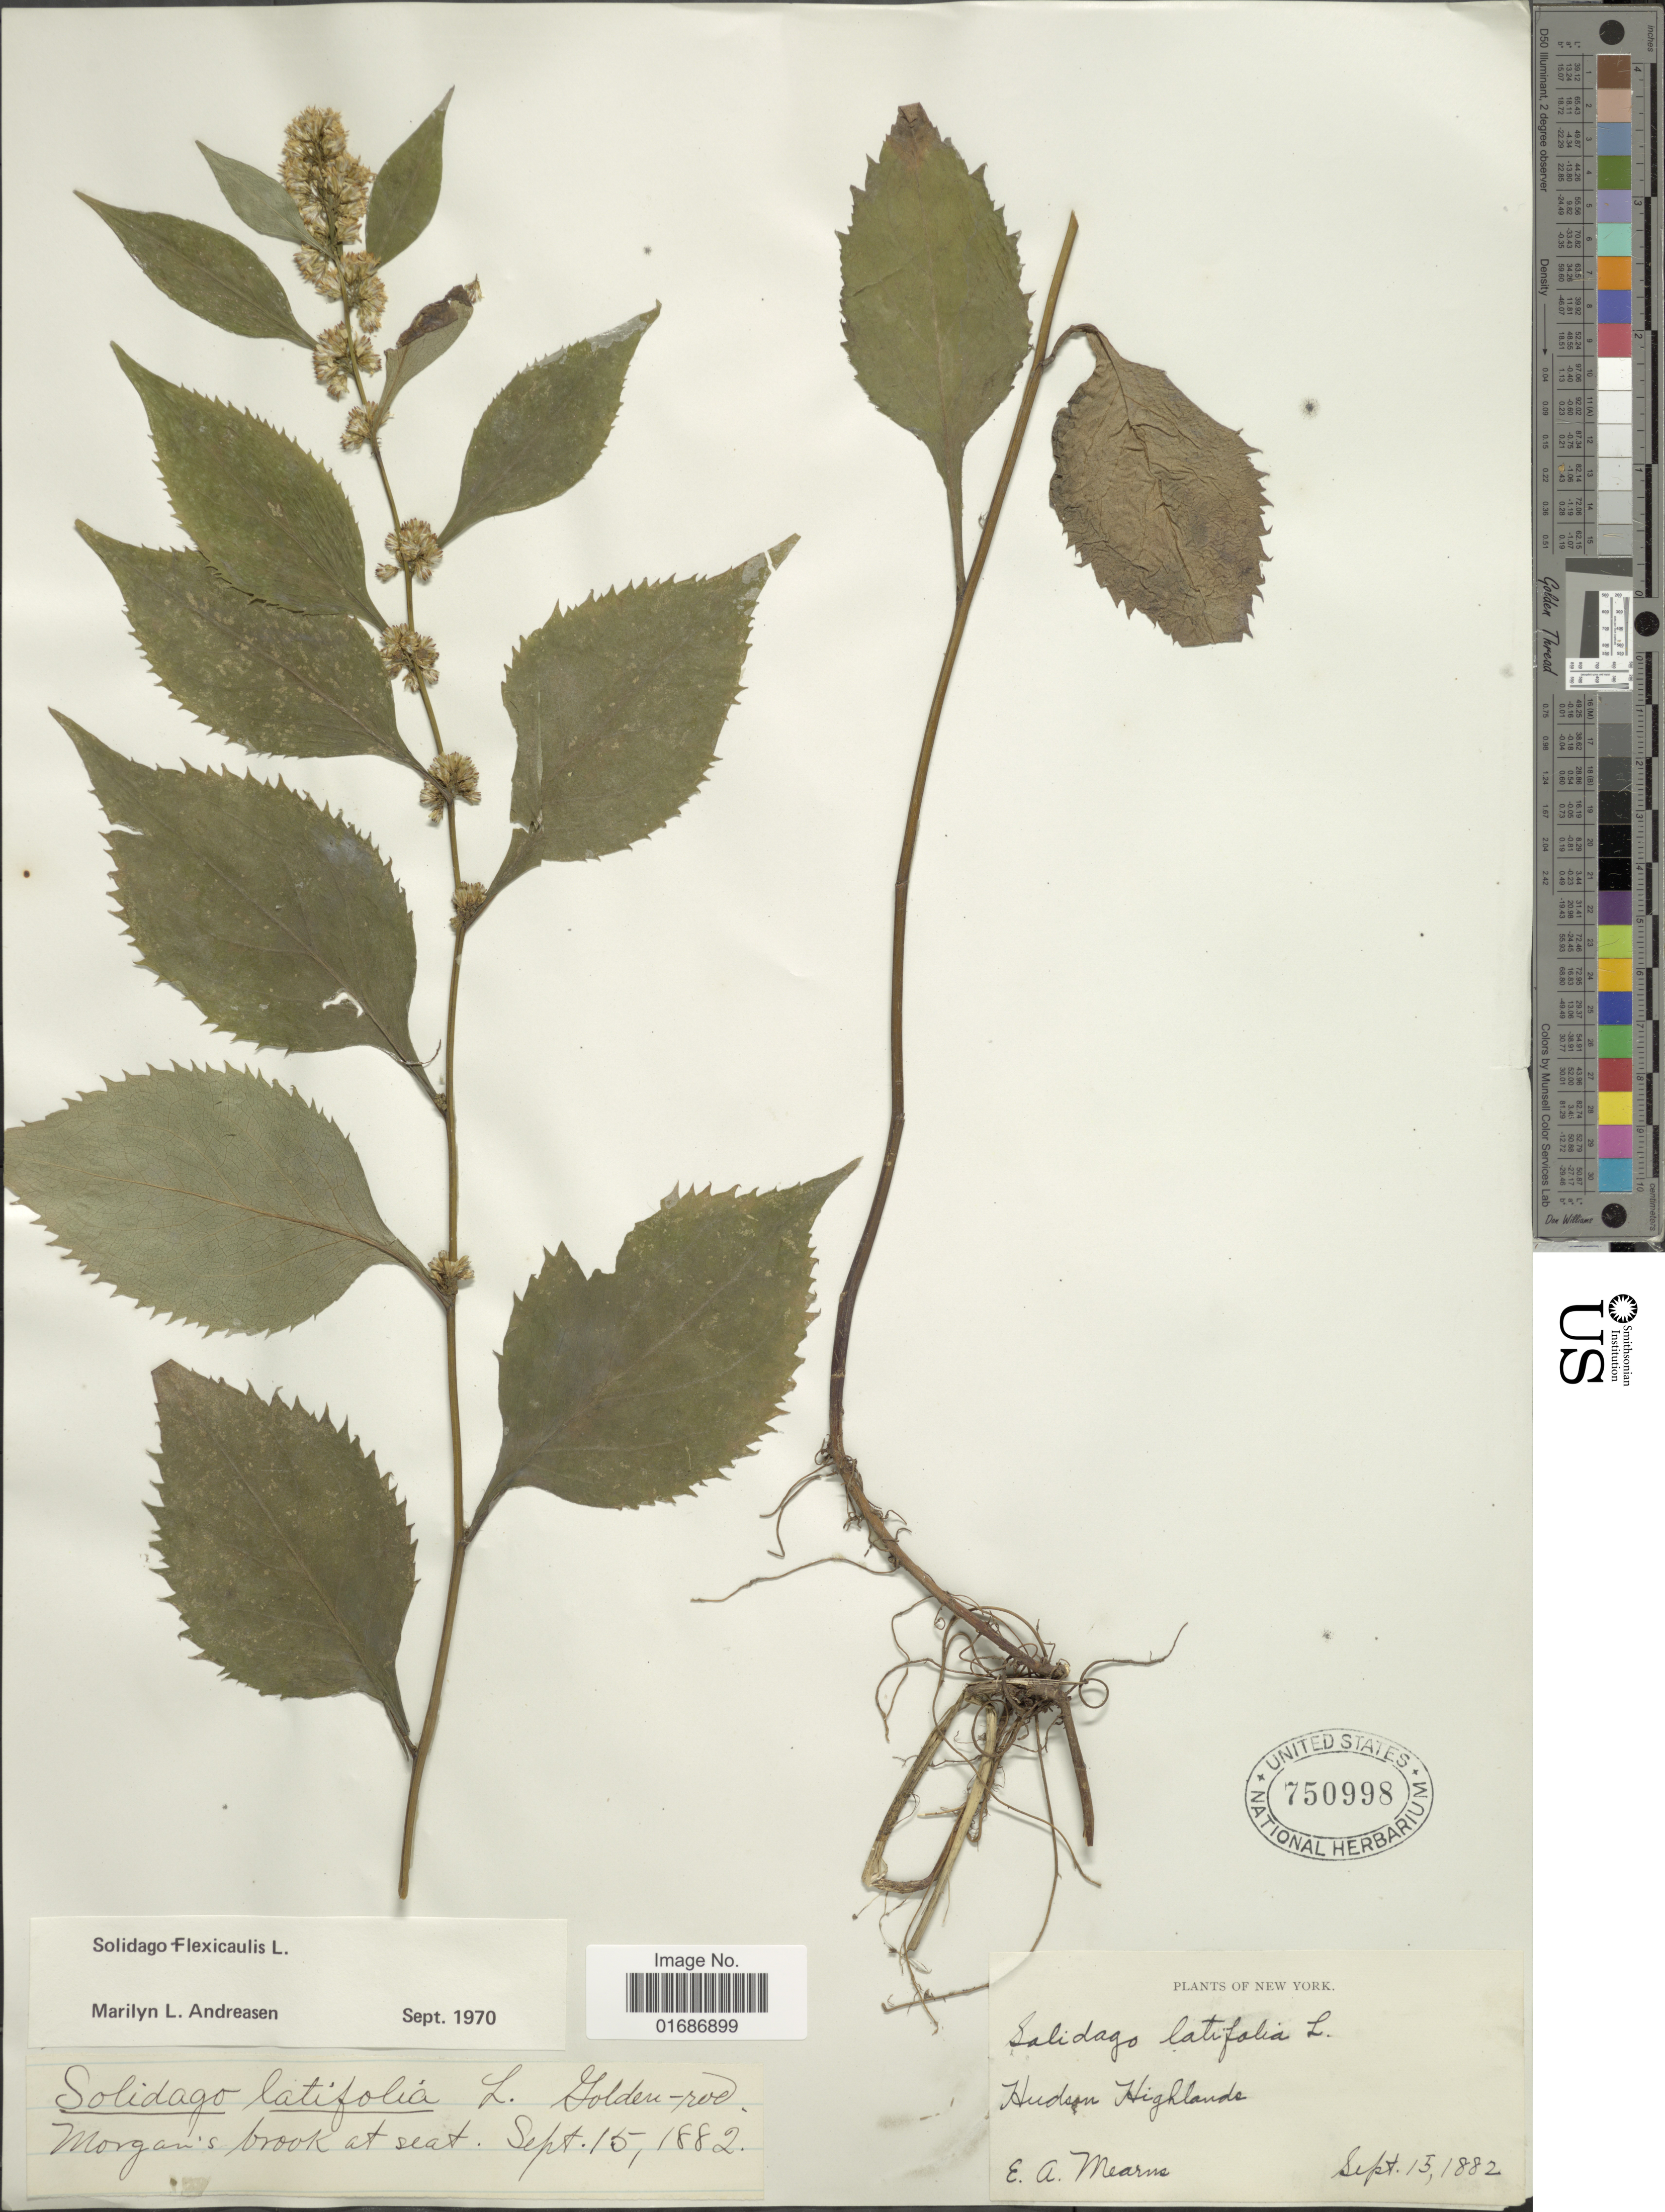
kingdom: Plantae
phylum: Tracheophyta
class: Magnoliopsida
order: Asterales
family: Asteraceae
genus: Solidago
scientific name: Solidago flexicaulis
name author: L.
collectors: E. A. Mearns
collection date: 1882-09-15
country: United States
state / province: New York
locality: Morgan's Brook at seat, Hudson Highlands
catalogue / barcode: US 750998